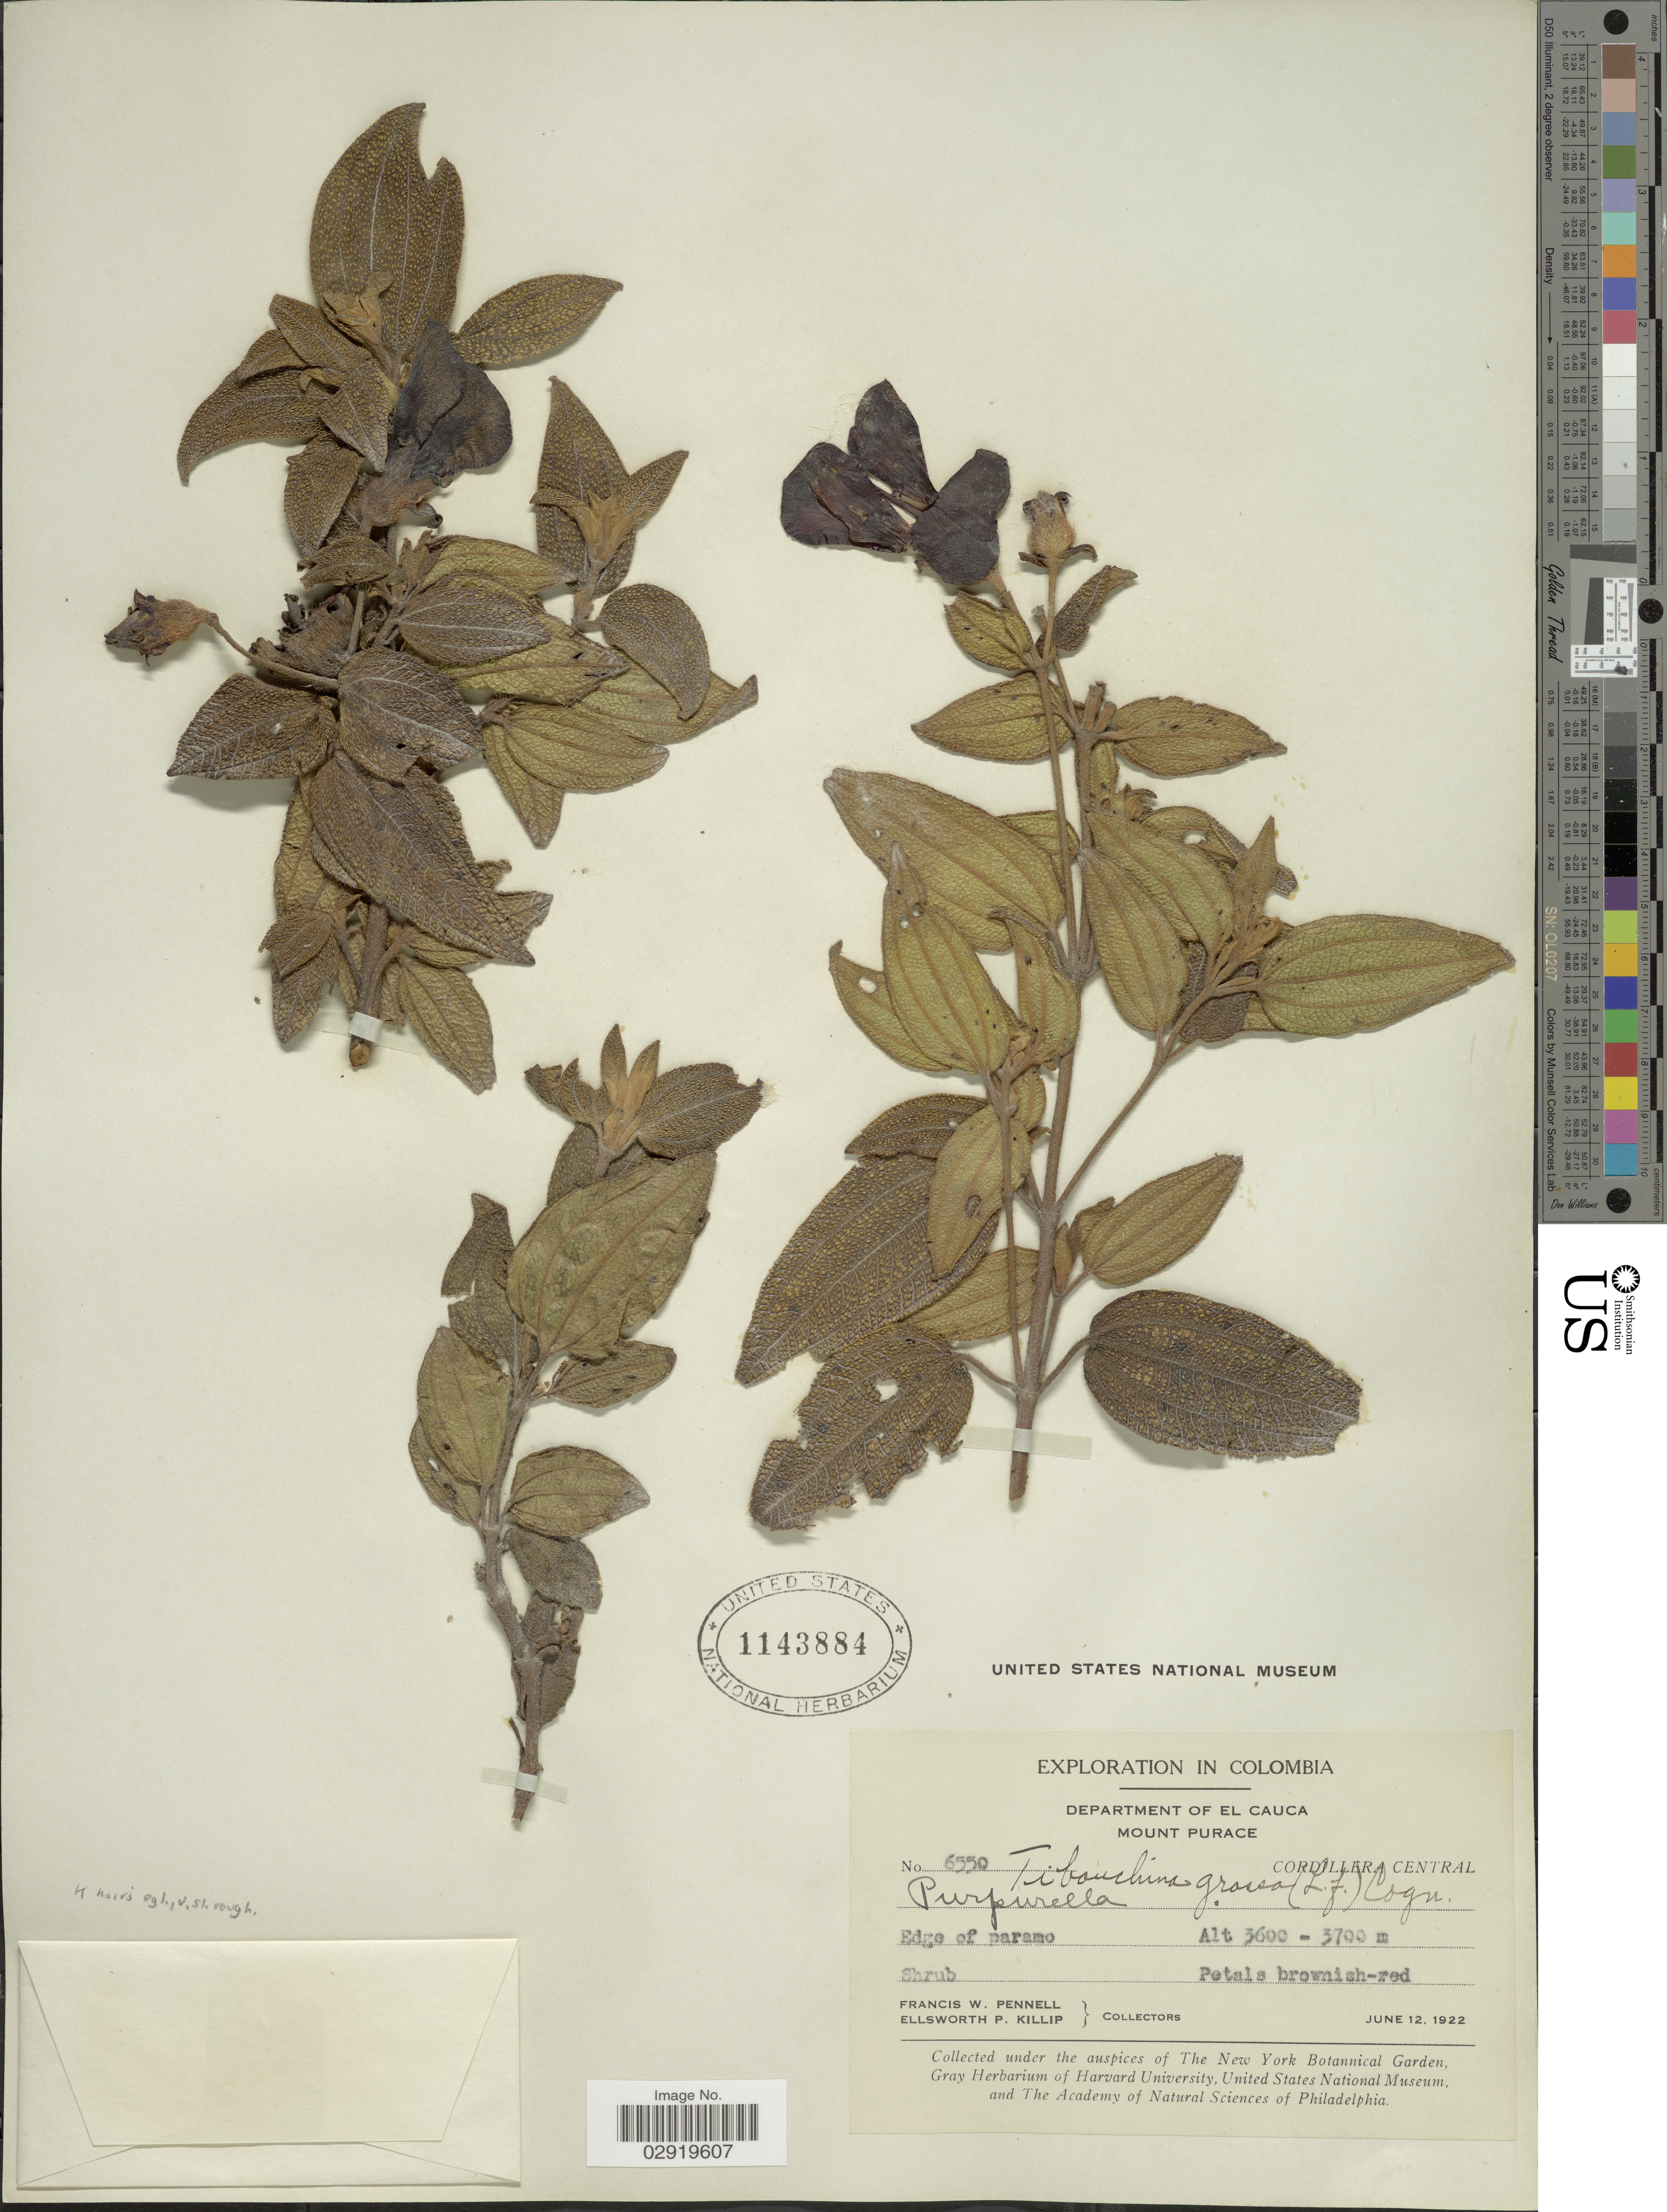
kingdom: Plantae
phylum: Tracheophyta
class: Magnoliopsida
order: Myrtales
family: Melastomataceae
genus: Chaetogastra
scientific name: Chaetogastra grossa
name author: (L. f.) P.J.F. Guim. & Michelang.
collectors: F. W. Pennell & E. P. Killip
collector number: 6550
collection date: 1922-06-12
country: Colombia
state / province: Cauca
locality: Department of El Cauca. Mount Purace. Cordillera Central.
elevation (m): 3600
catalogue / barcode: US 1143884